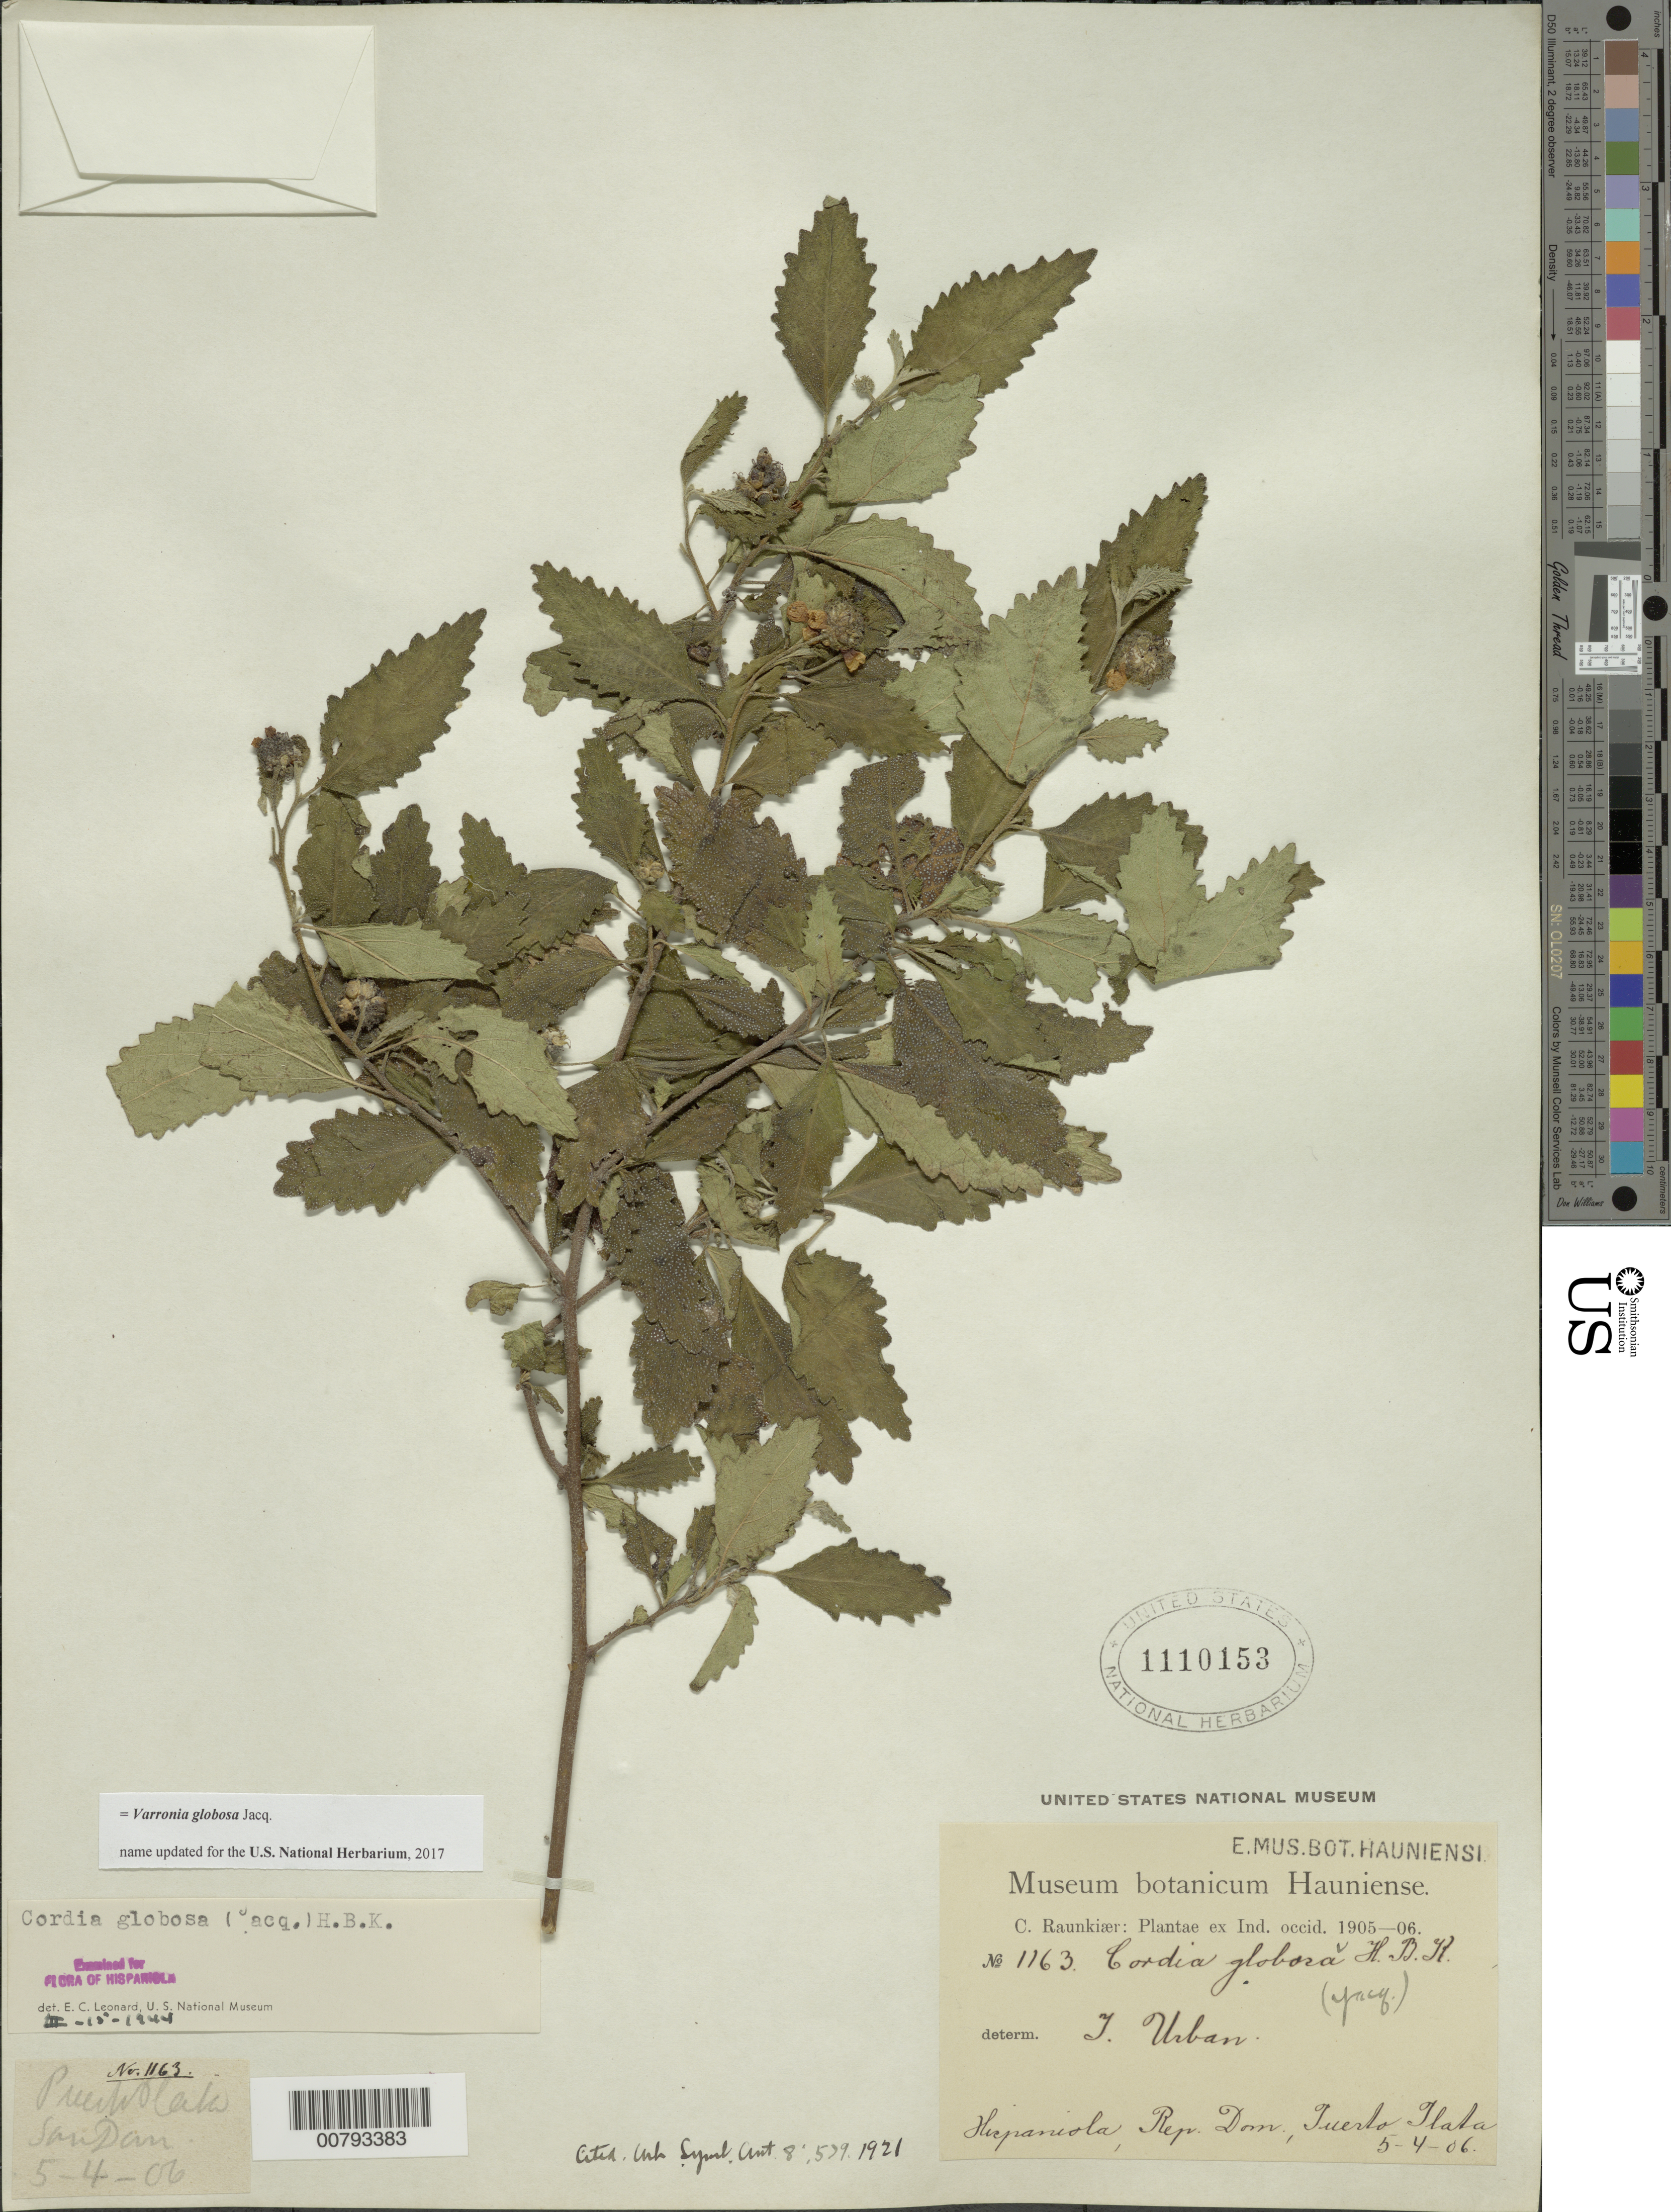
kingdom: Plantae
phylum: Tracheophyta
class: Magnoliopsida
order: Boraginales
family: Cordiaceae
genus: Cordia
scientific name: Cordia globosa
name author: (Jacq.) Kunth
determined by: Leonard, Emery C., (US)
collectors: C. C. Raunkiaer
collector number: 1163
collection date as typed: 05 Apr 1906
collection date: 1906-04-05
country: Dominican Republic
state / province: Puerto Plata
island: Hispaniola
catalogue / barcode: US 1110153